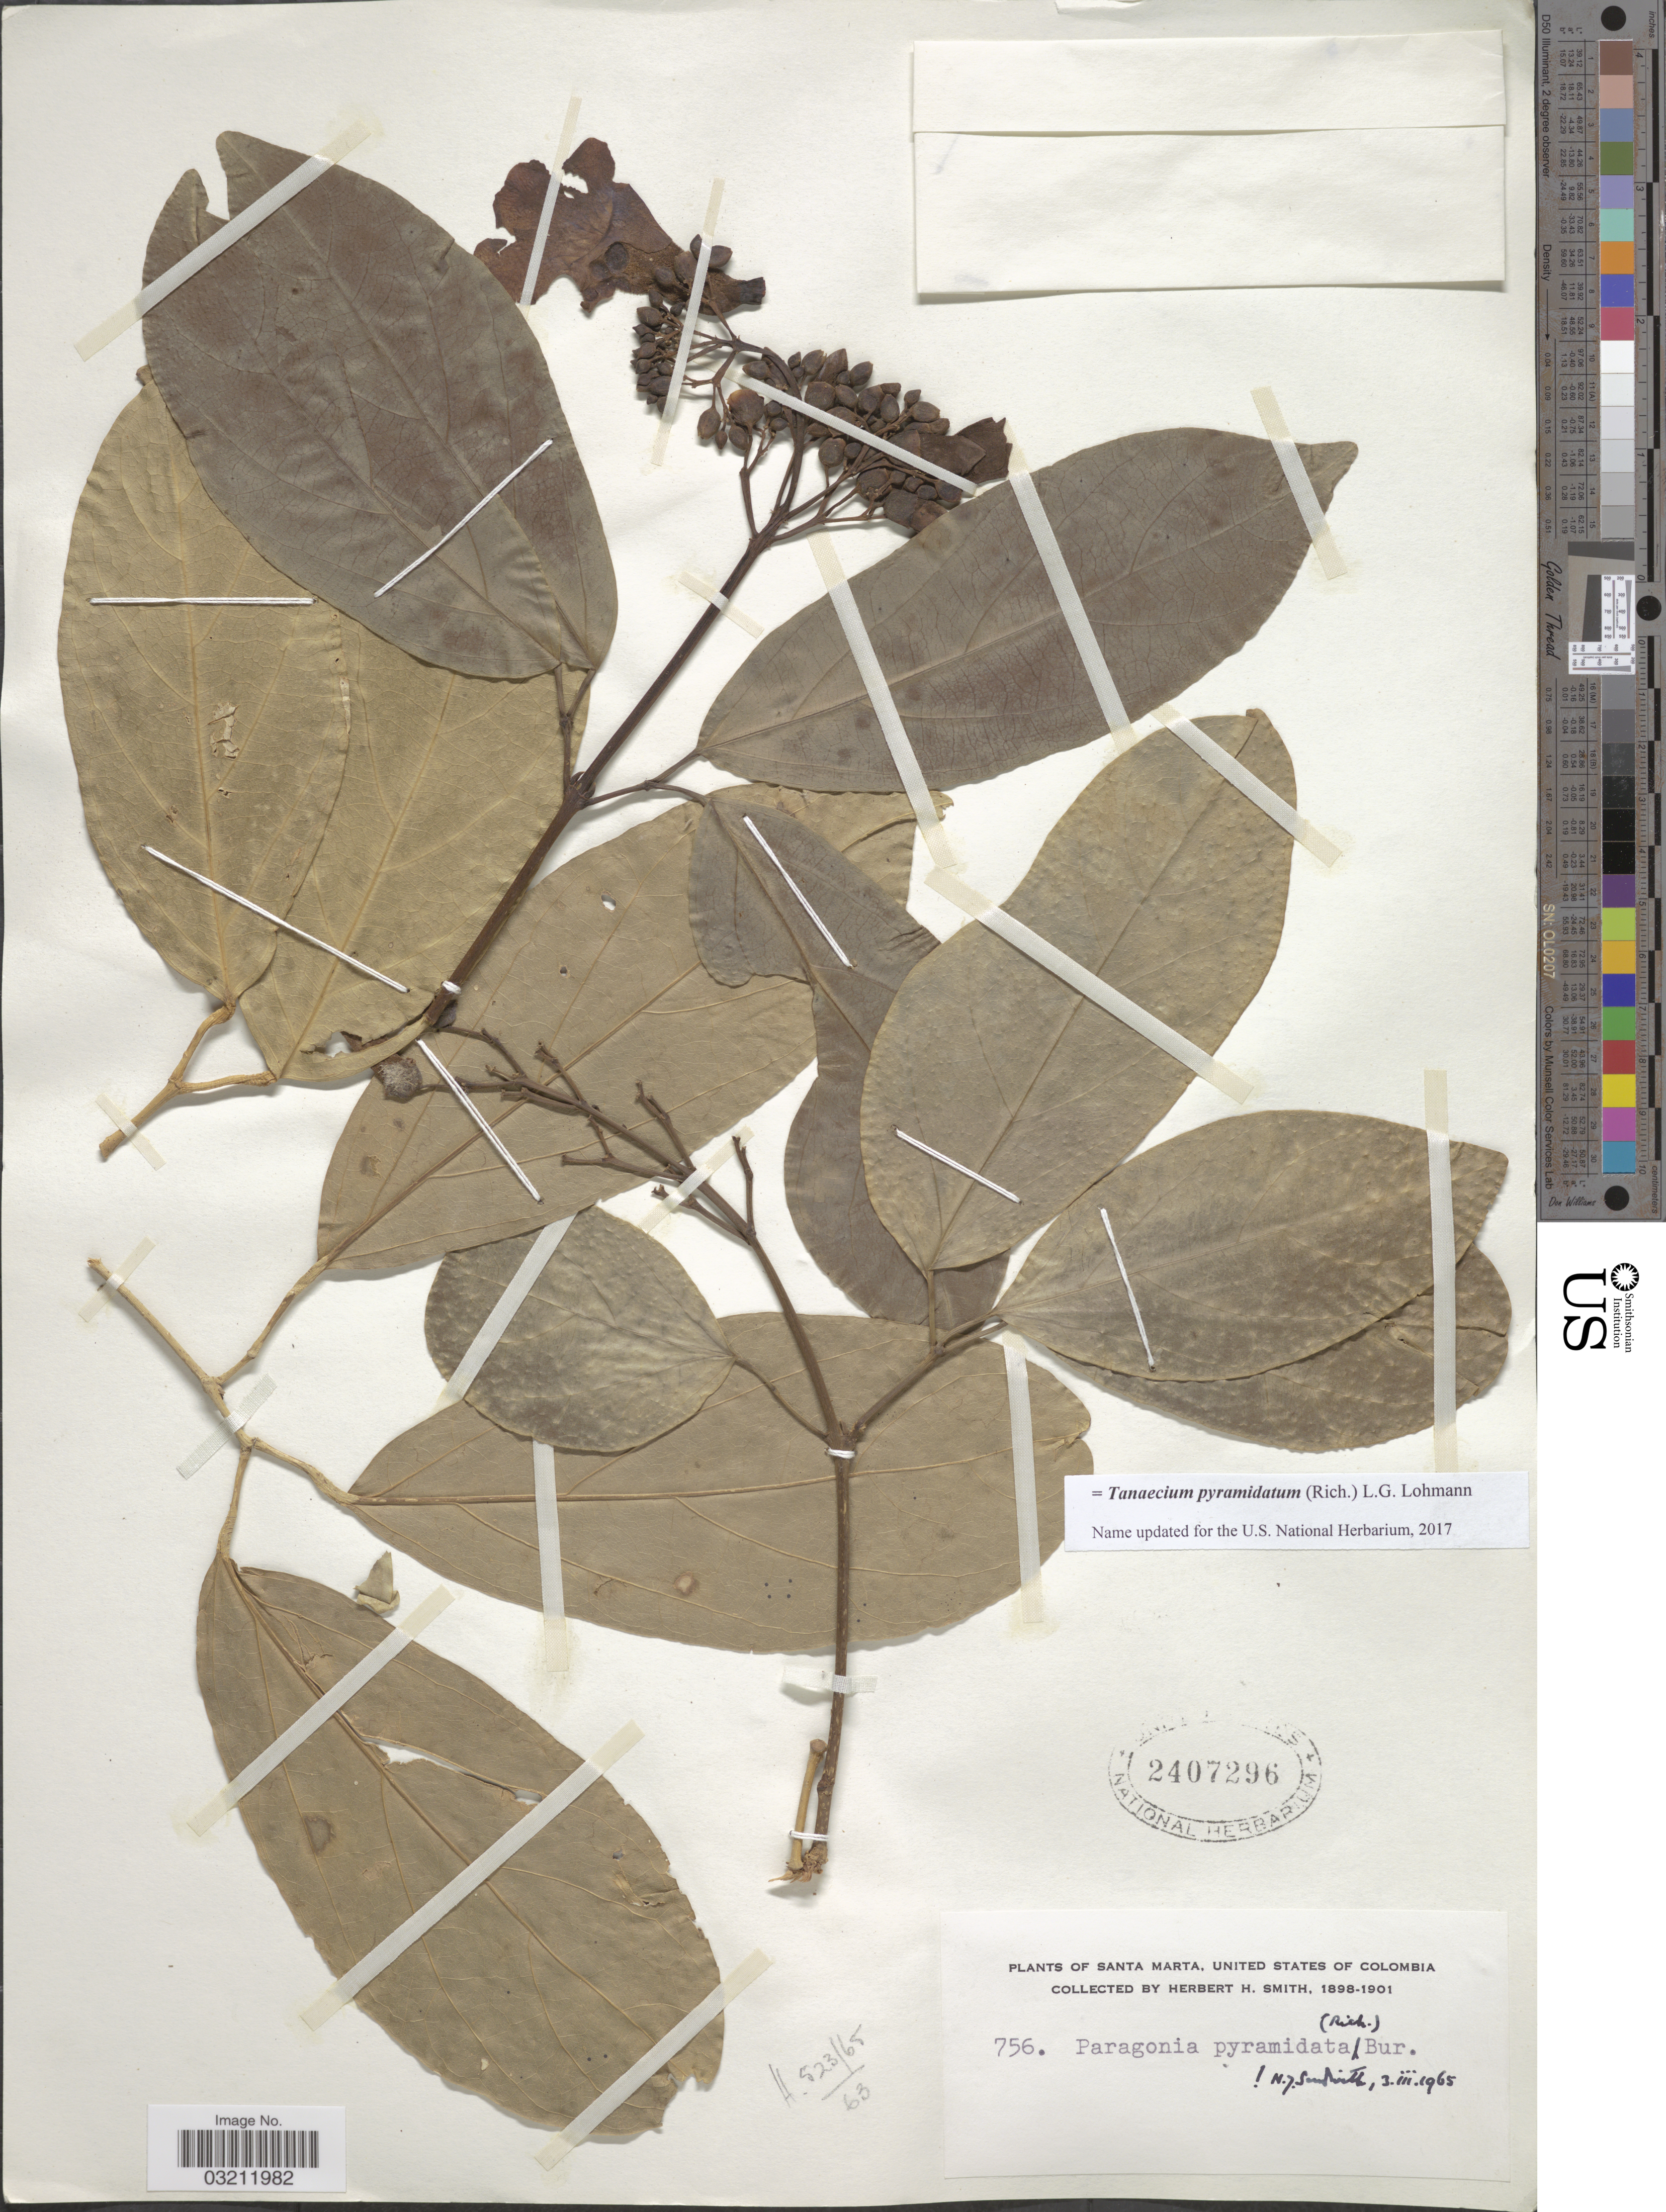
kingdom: Plantae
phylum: Tracheophyta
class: Magnoliopsida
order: Lamiales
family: Bignoniaceae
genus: Tanaecium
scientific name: Tanaecium pyramidatum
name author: (Rich.) L.G. Lohmann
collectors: Herbert H. Smith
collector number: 756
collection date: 1898/1901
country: Colombia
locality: Santa Marta, United States of Colombia.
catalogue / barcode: US 2407296